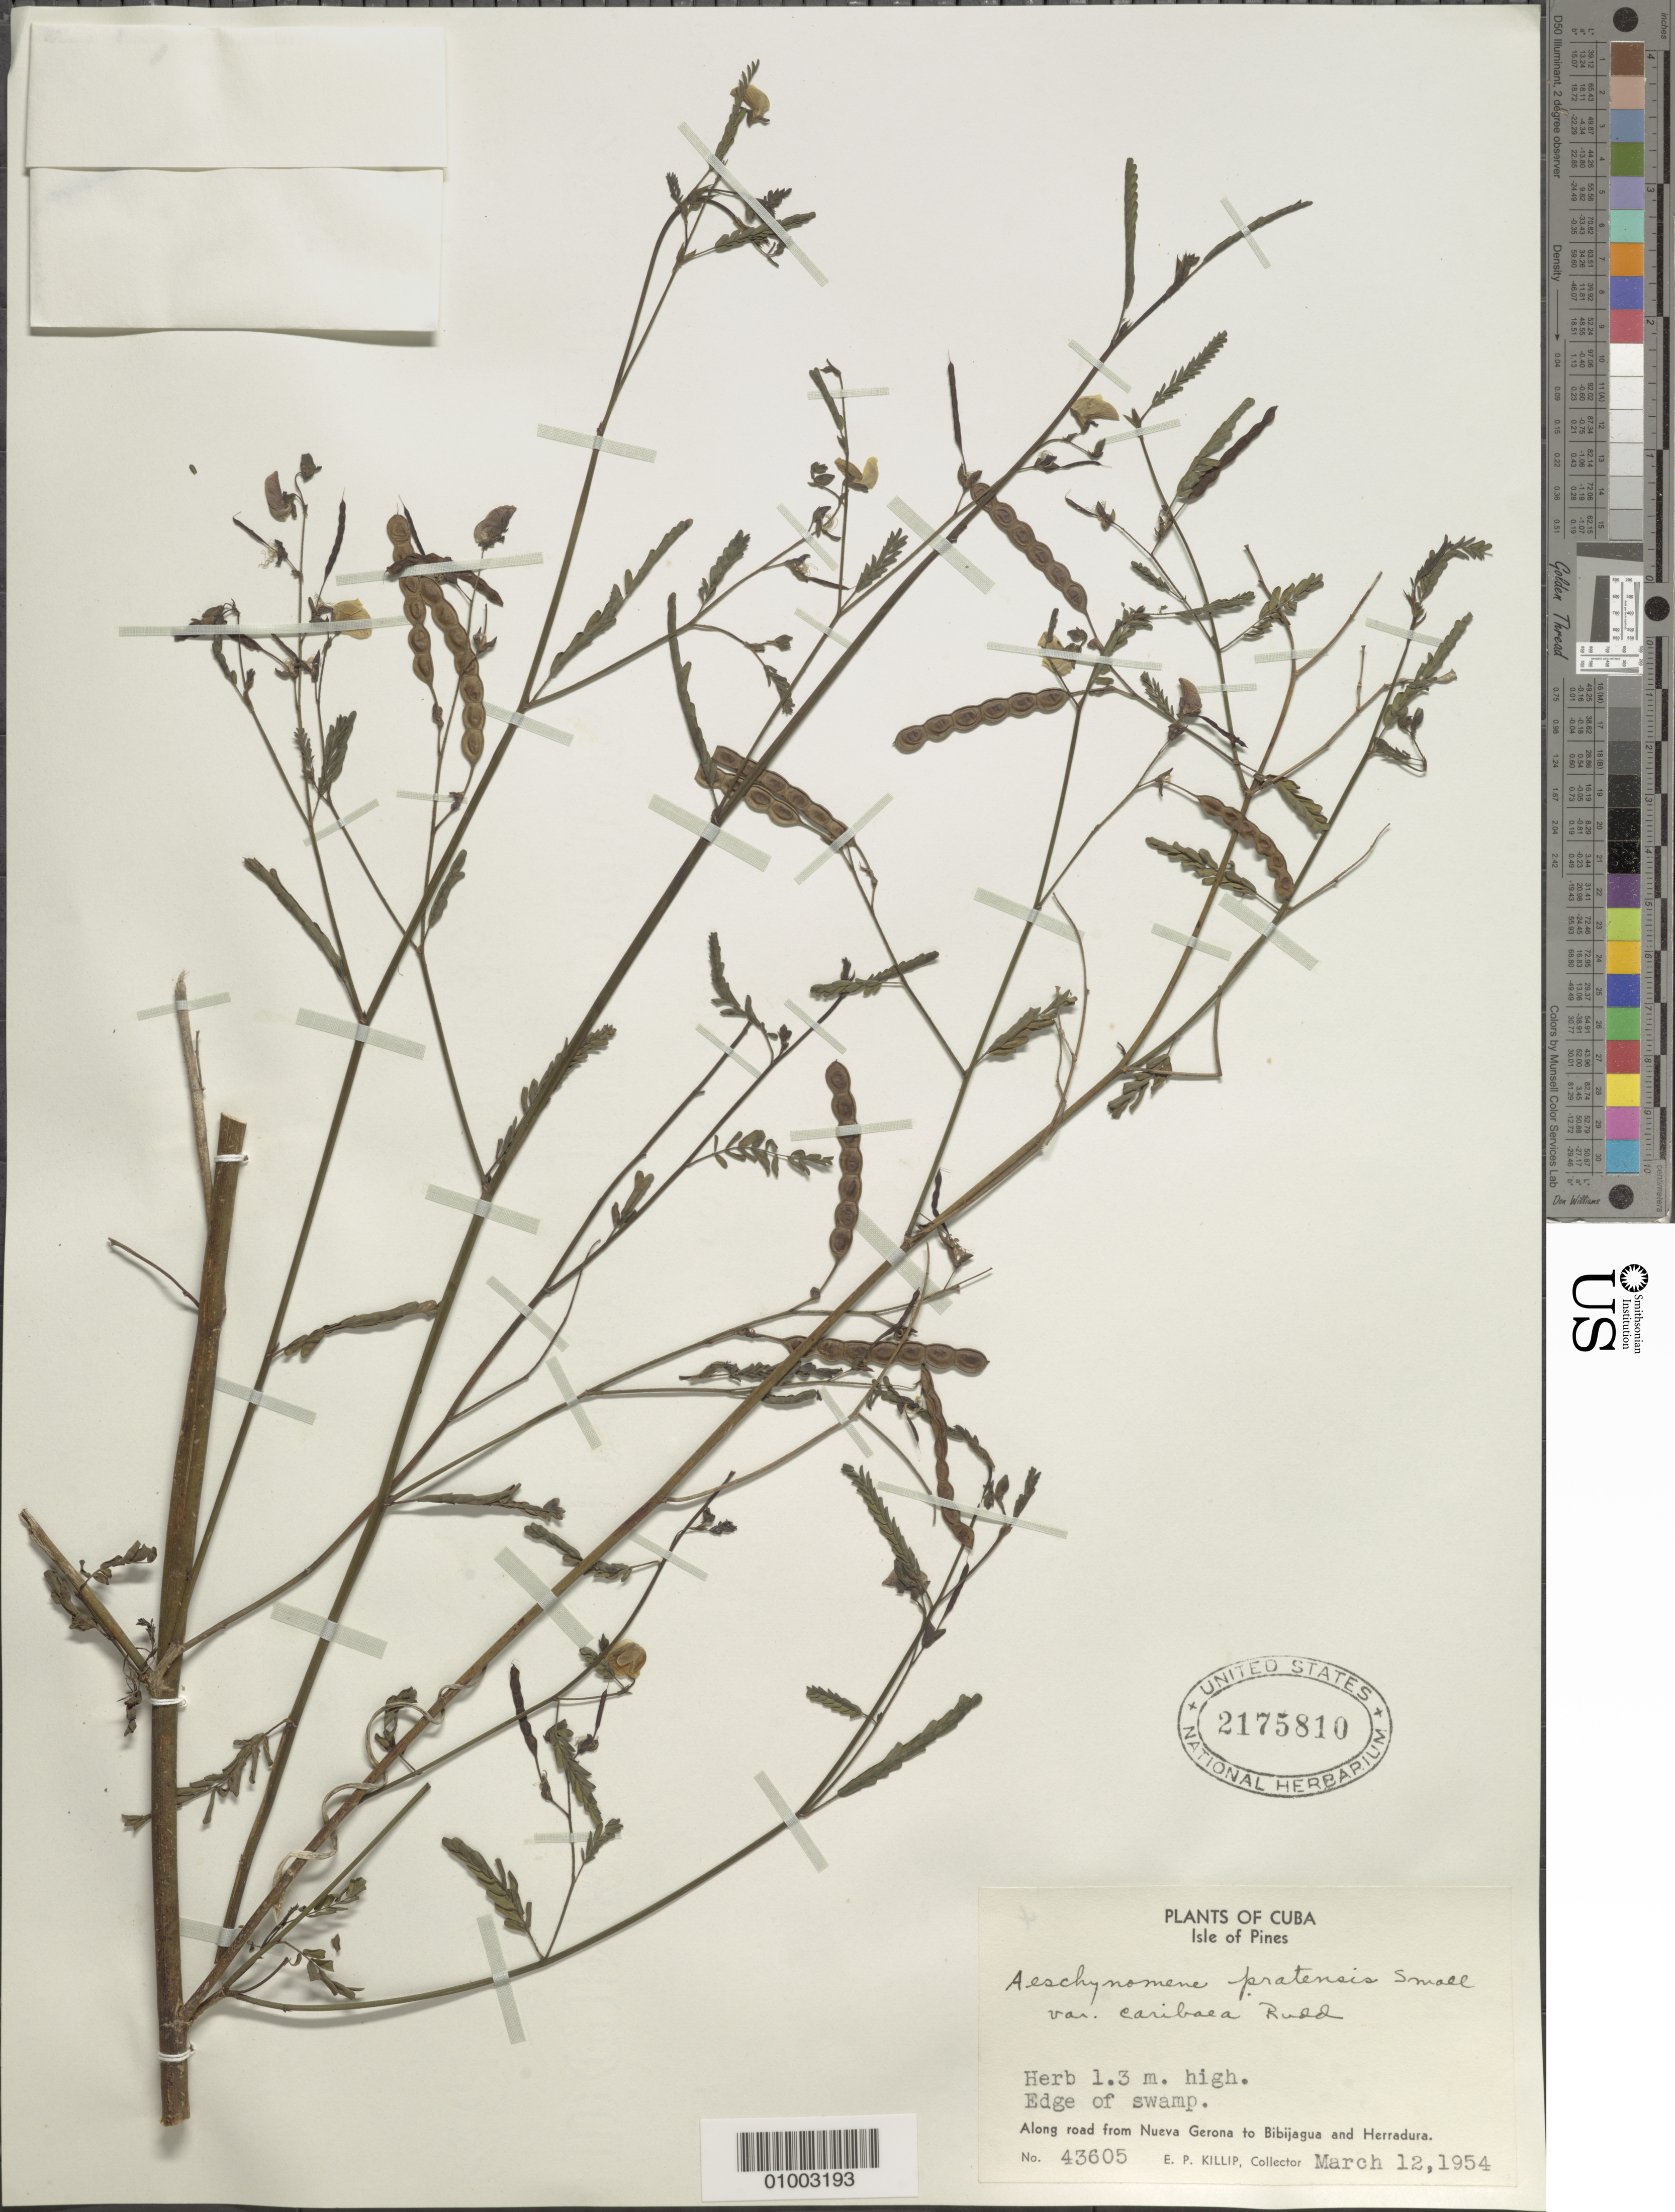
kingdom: Plantae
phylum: Tracheophyta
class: Magnoliopsida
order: Fabales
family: Fabaceae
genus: Aeschynomene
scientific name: Aeschynomene pratensis var. caribaea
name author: Rudd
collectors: E. P. Killip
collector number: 43605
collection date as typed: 12 Mar 1954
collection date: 1954-03-12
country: Cuba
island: Cuba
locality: Along road from Nueva Gerona to Bibijagua and Herradura, edge of swamp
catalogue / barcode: US 2175810